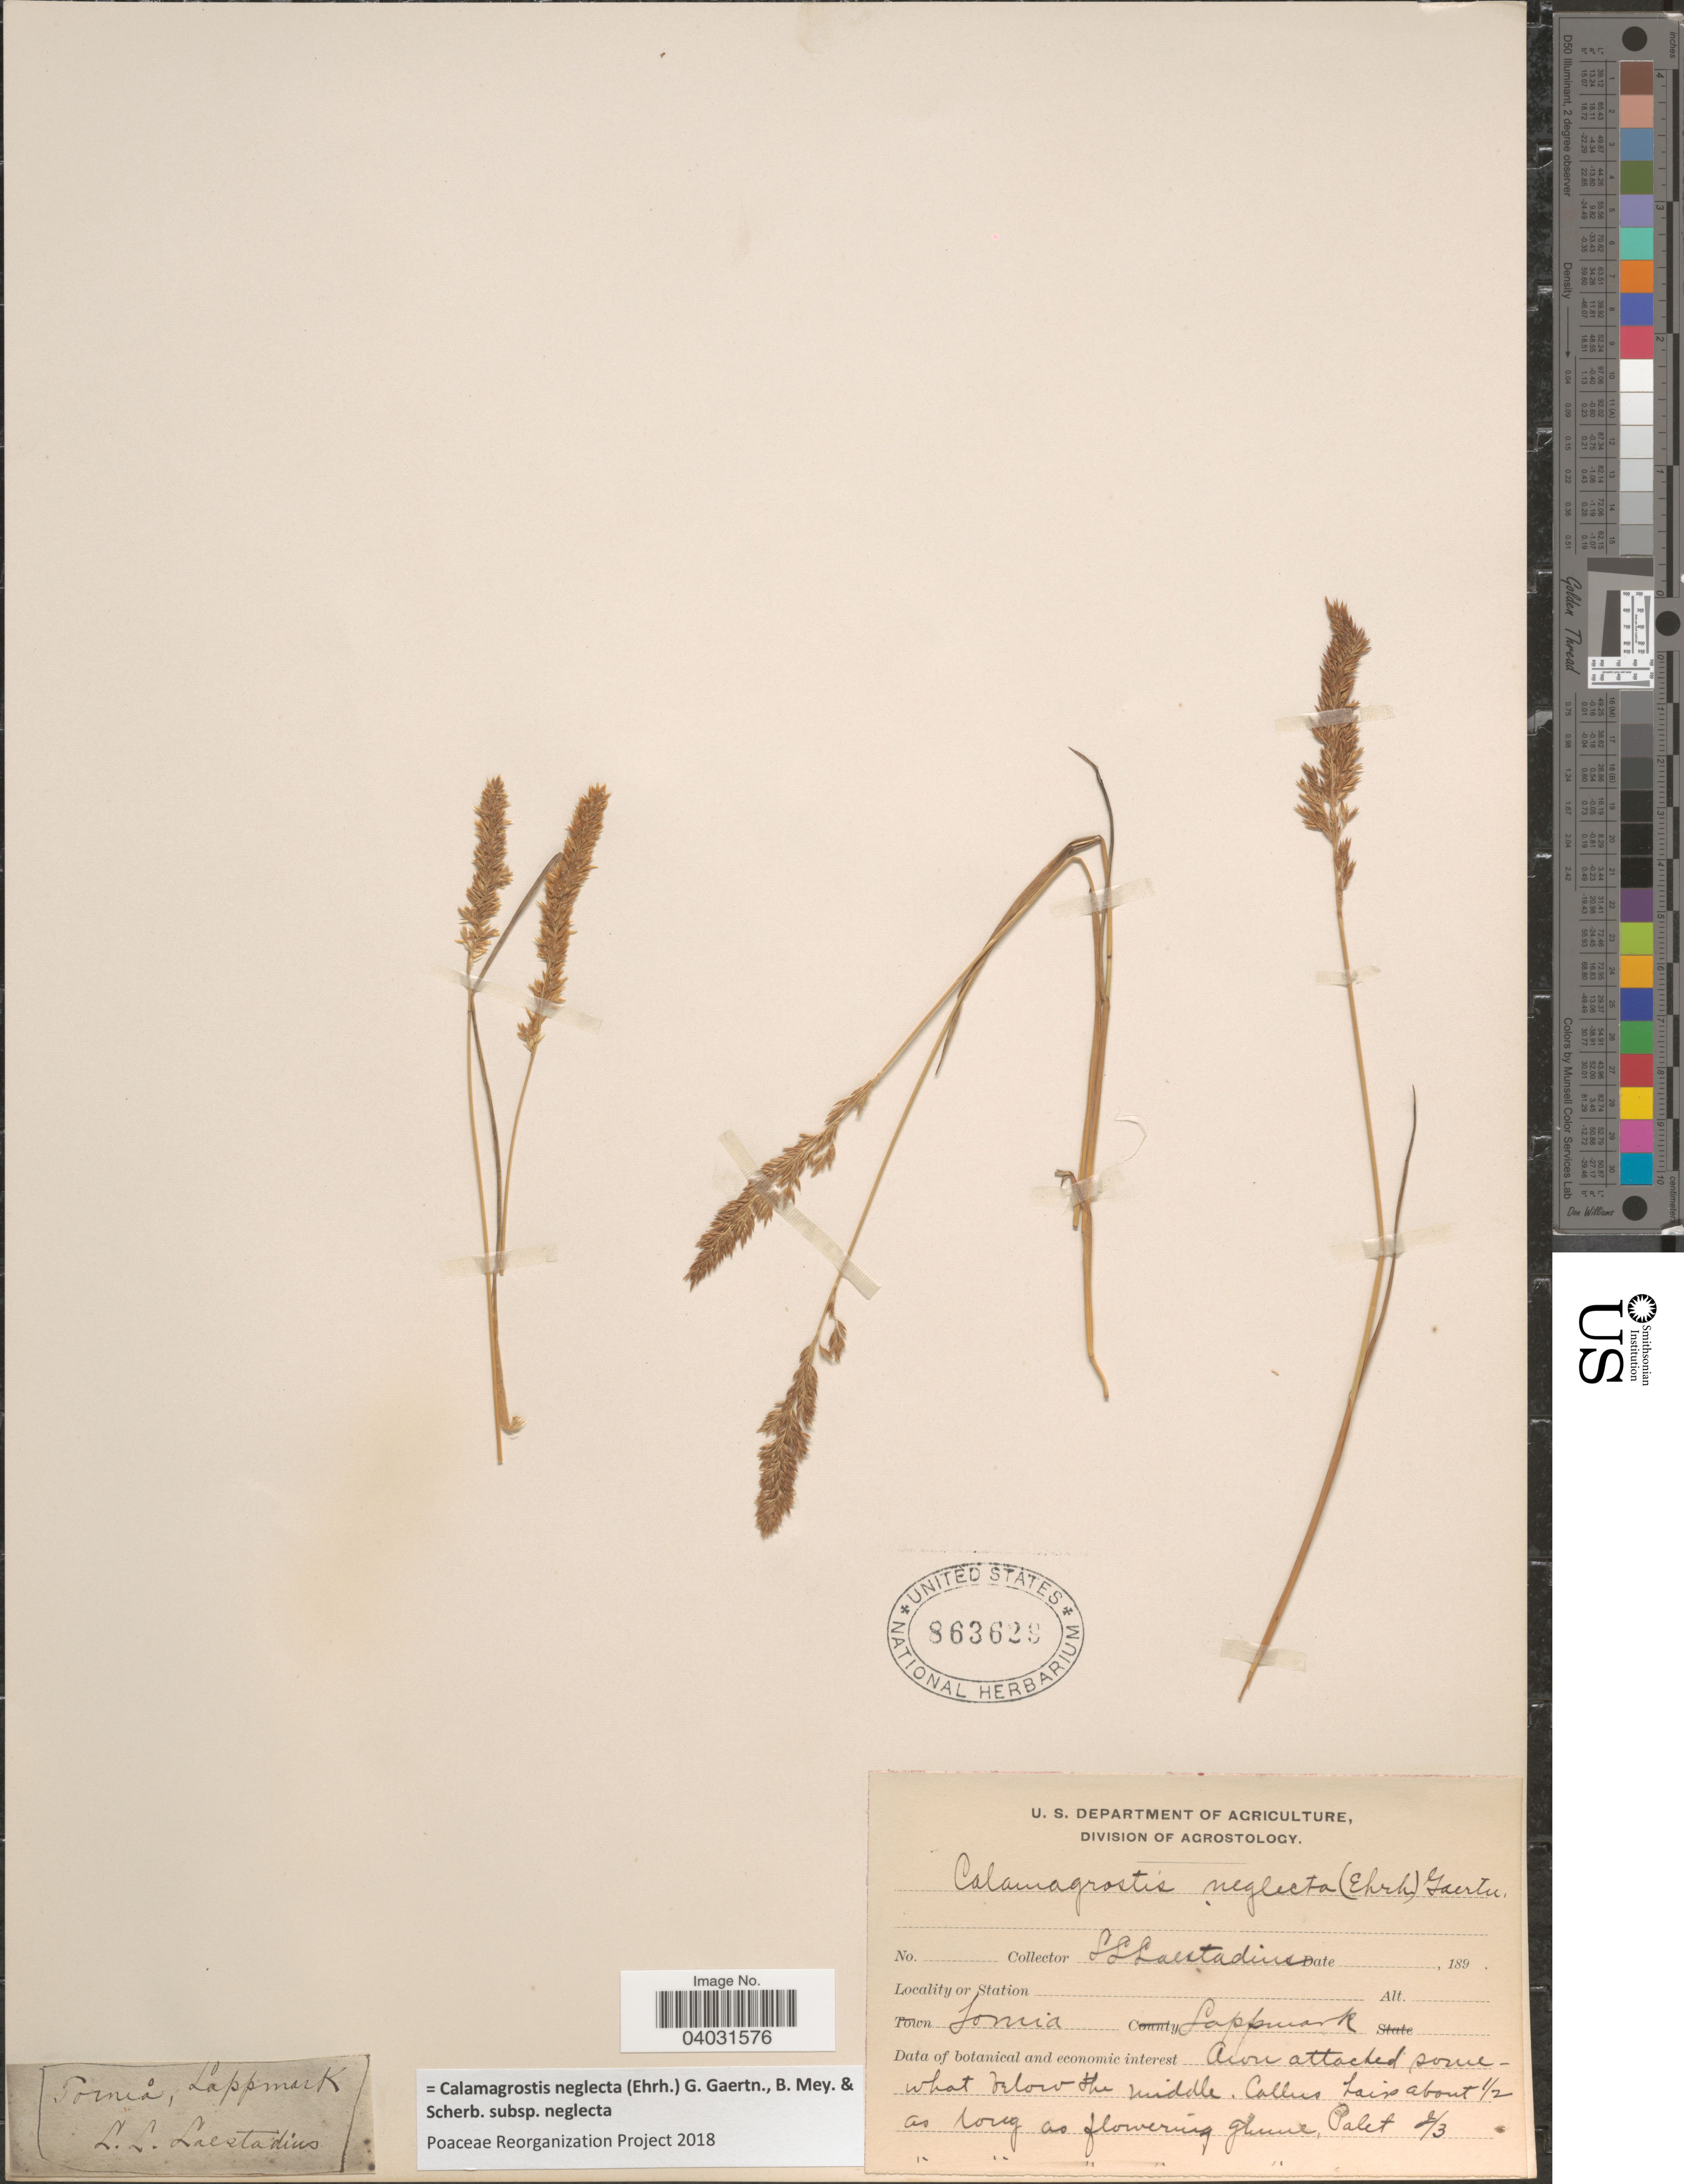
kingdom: Plantae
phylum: Tracheophyta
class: Liliopsida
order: Poales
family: Poaceae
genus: Calamagrostis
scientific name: Calamagrostis neglecta subsp. neglecta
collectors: L. L. Laestadius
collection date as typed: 189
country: Finland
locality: Torneå, Lappmark.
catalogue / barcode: US 863628